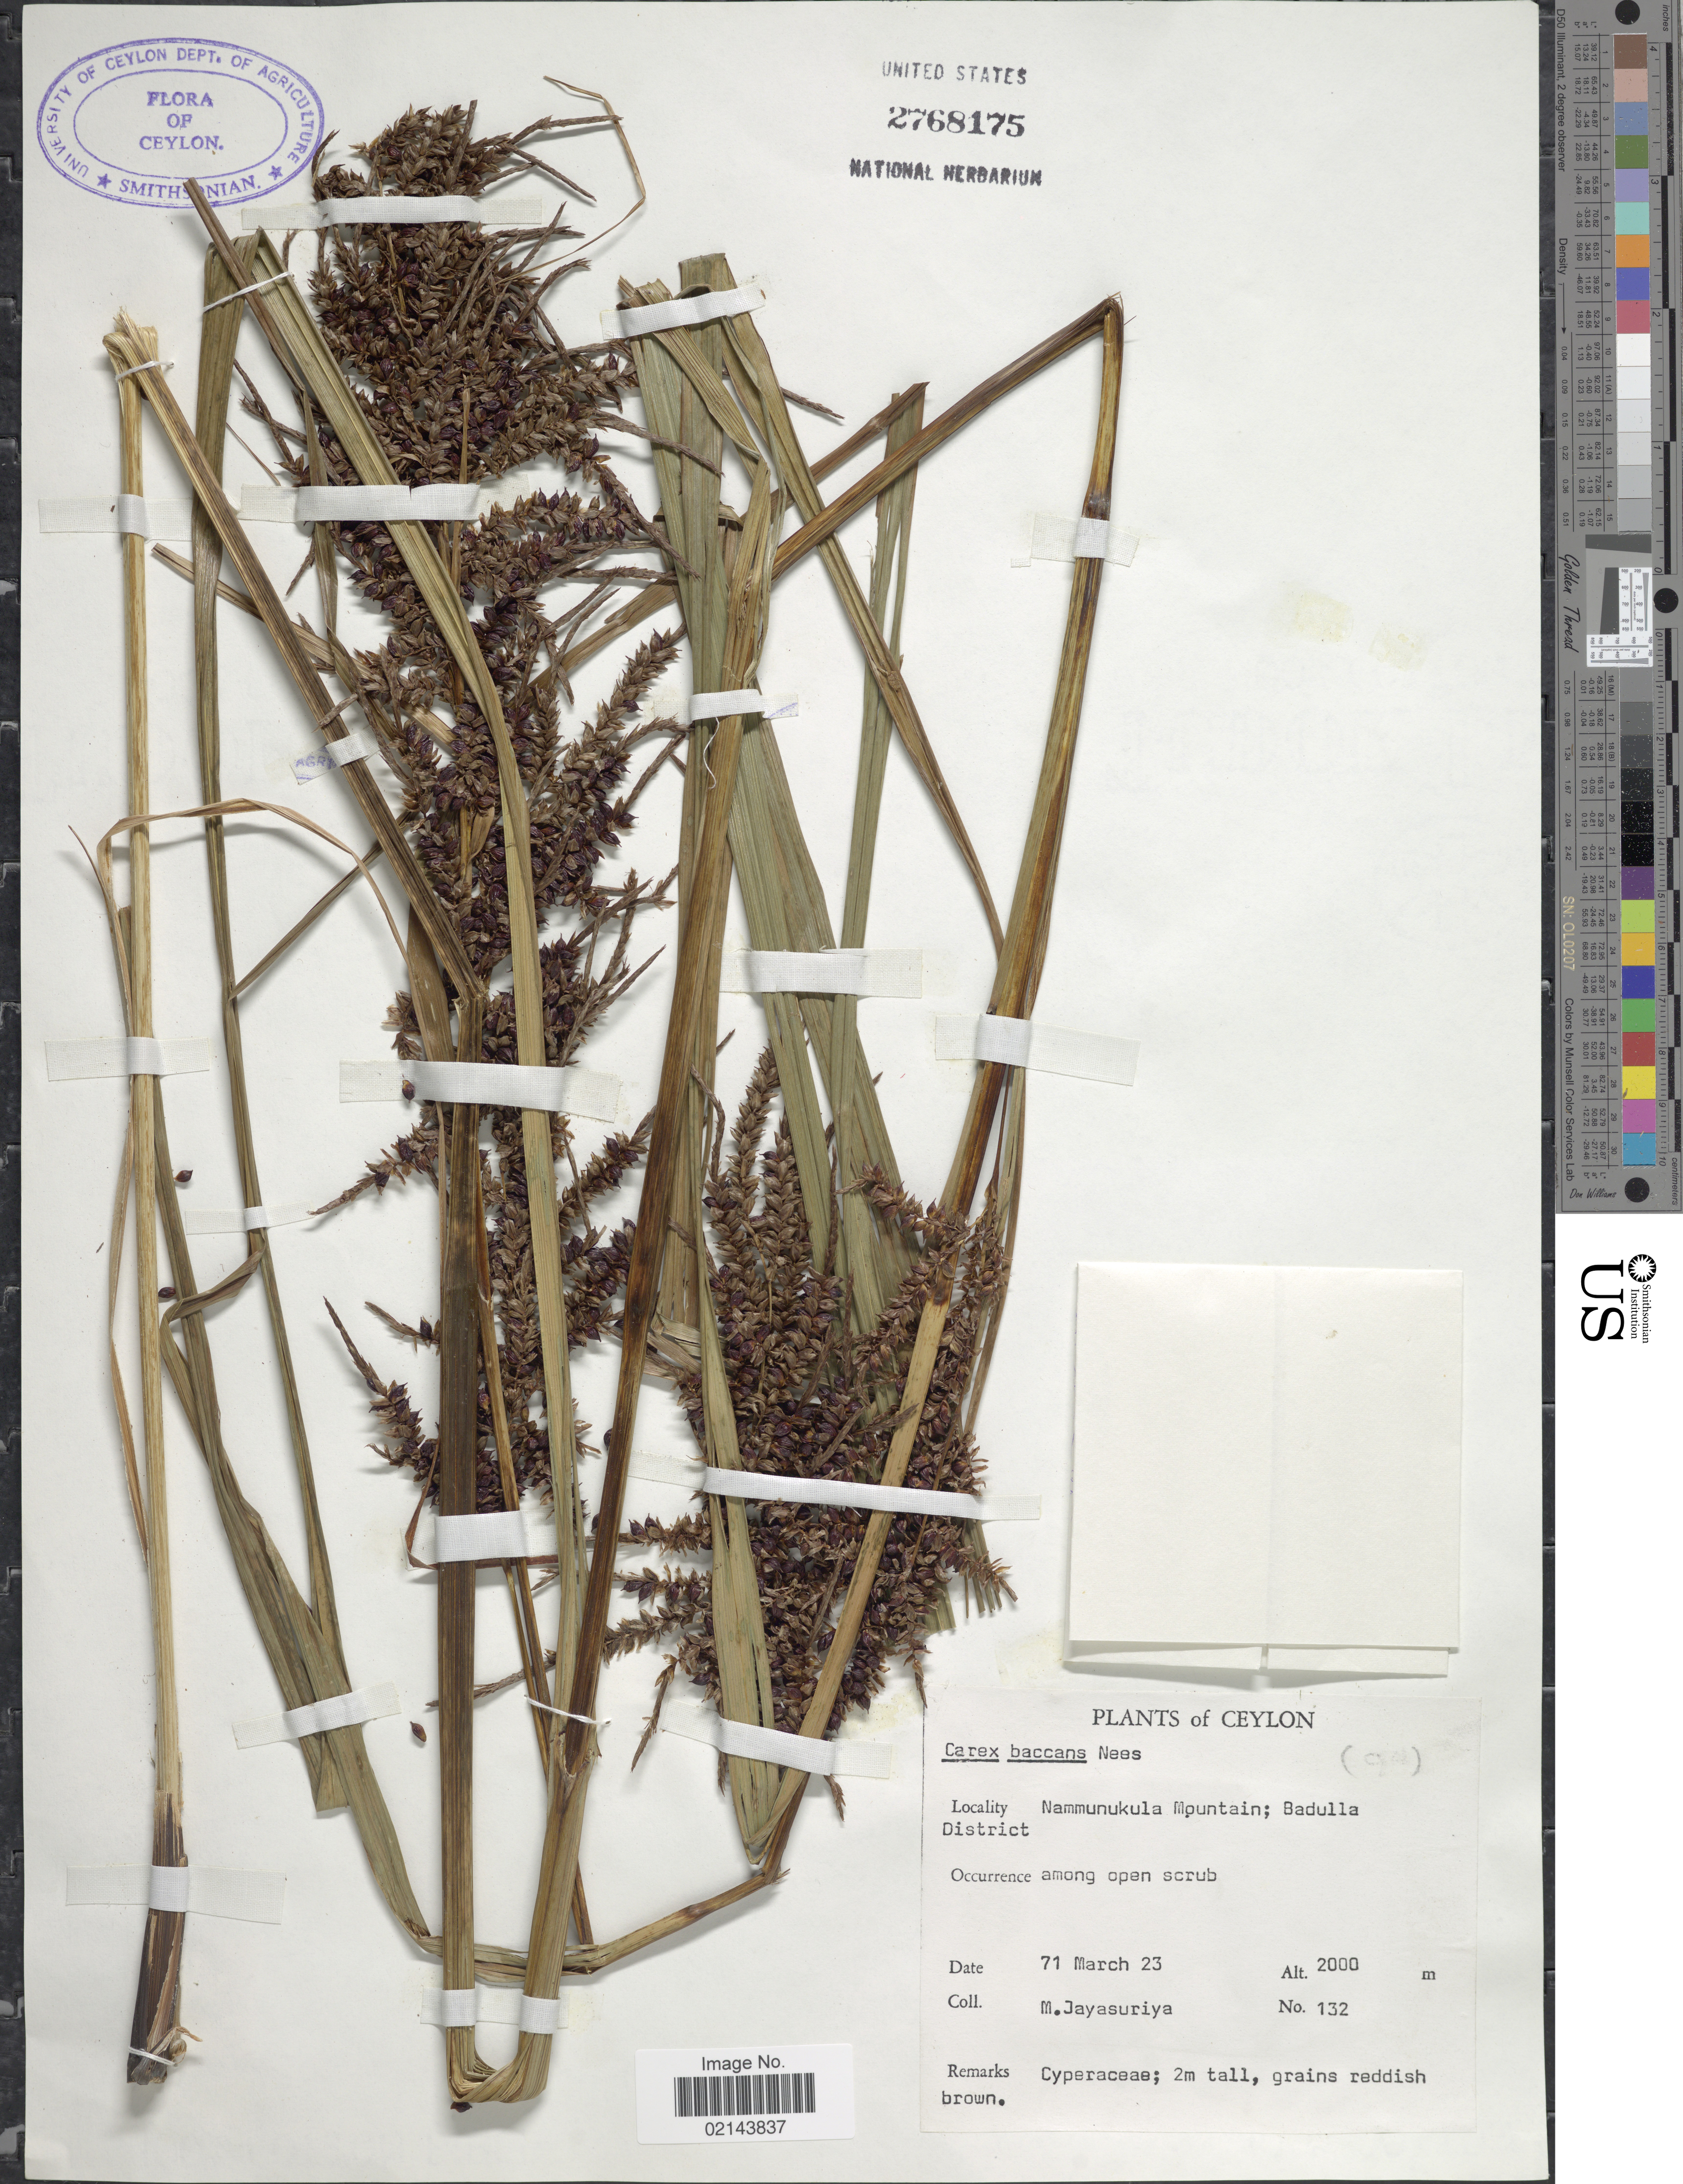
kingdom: Plantae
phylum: Tracheophyta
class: Liliopsida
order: Poales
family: Cyperaceae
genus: Carex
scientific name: Carex baccans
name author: Nees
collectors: A. H. Jayasuriya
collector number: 132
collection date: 1971-03-23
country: Sri Lanka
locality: Ceylon. Nammunukula Mountain; Badulla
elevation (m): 2000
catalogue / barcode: US 2768175